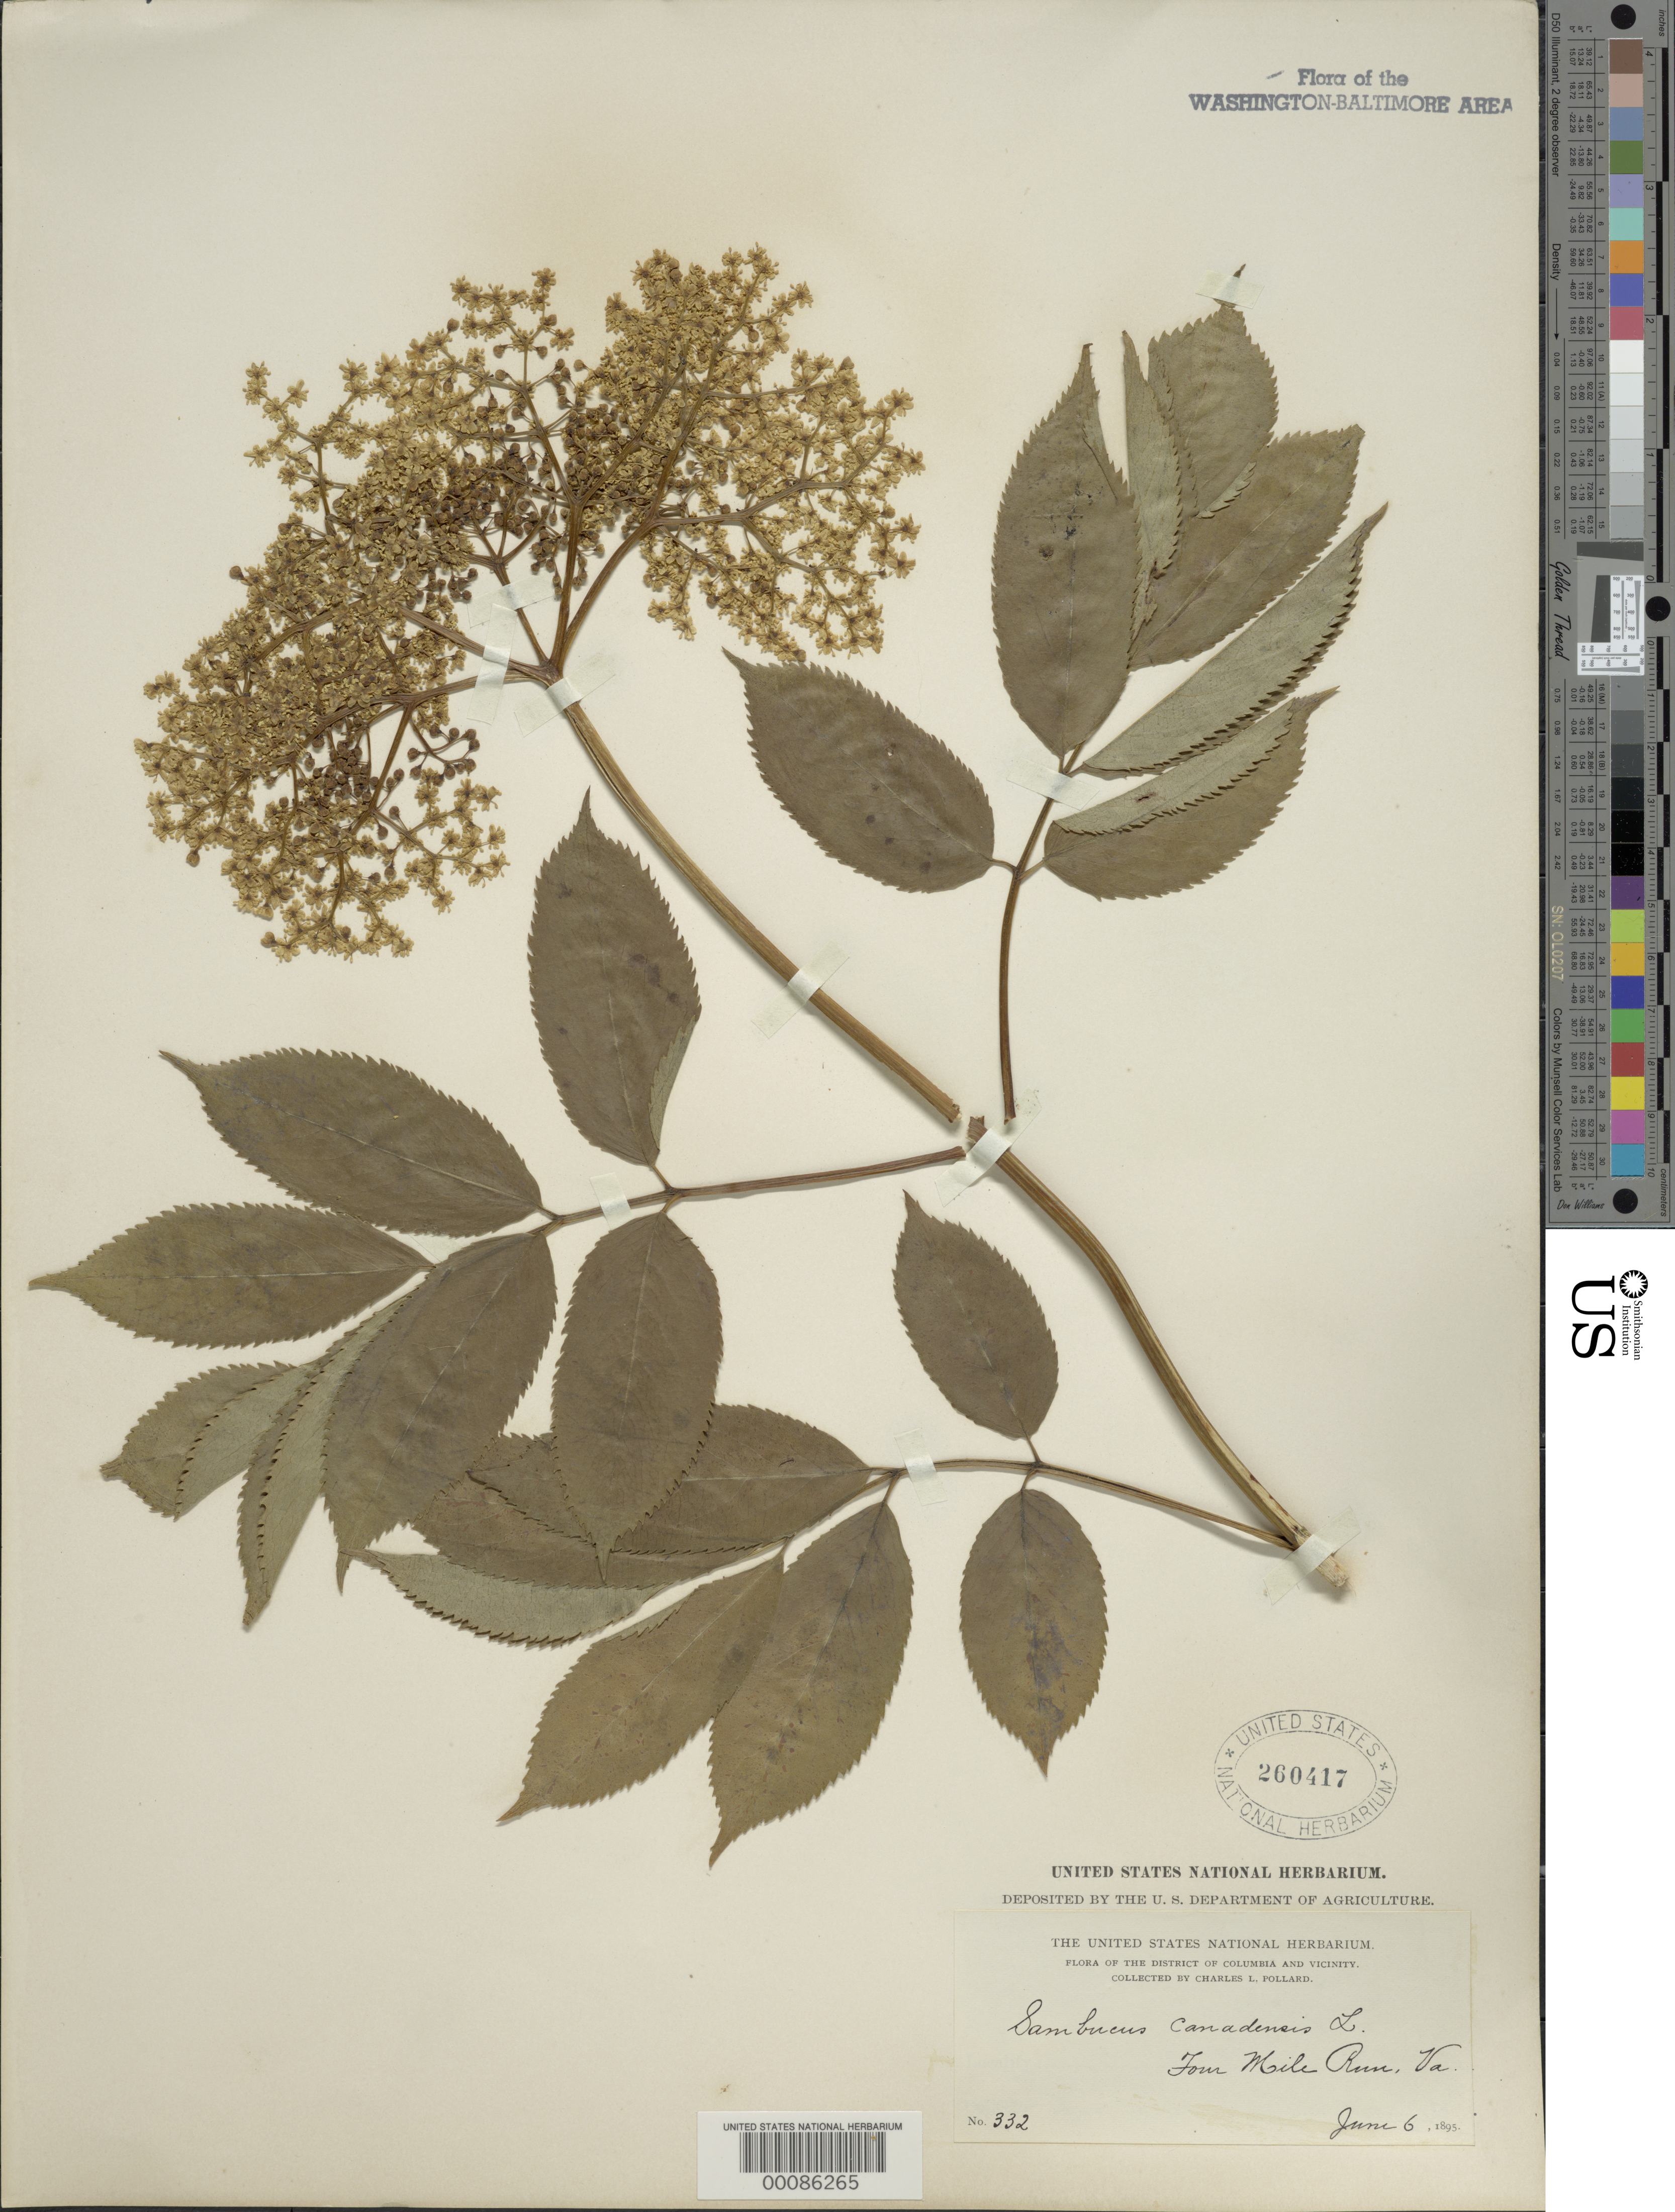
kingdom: Plantae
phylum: Tracheophyta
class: Magnoliopsida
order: Dipsacales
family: Viburnaceae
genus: Sambucus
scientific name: Sambucus canadensis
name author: L.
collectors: C. L. Pollard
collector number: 332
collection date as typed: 06 Jun 1895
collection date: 1895-06-06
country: United States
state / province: Virginia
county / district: Arlington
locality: Four Mile Run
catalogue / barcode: US 260417